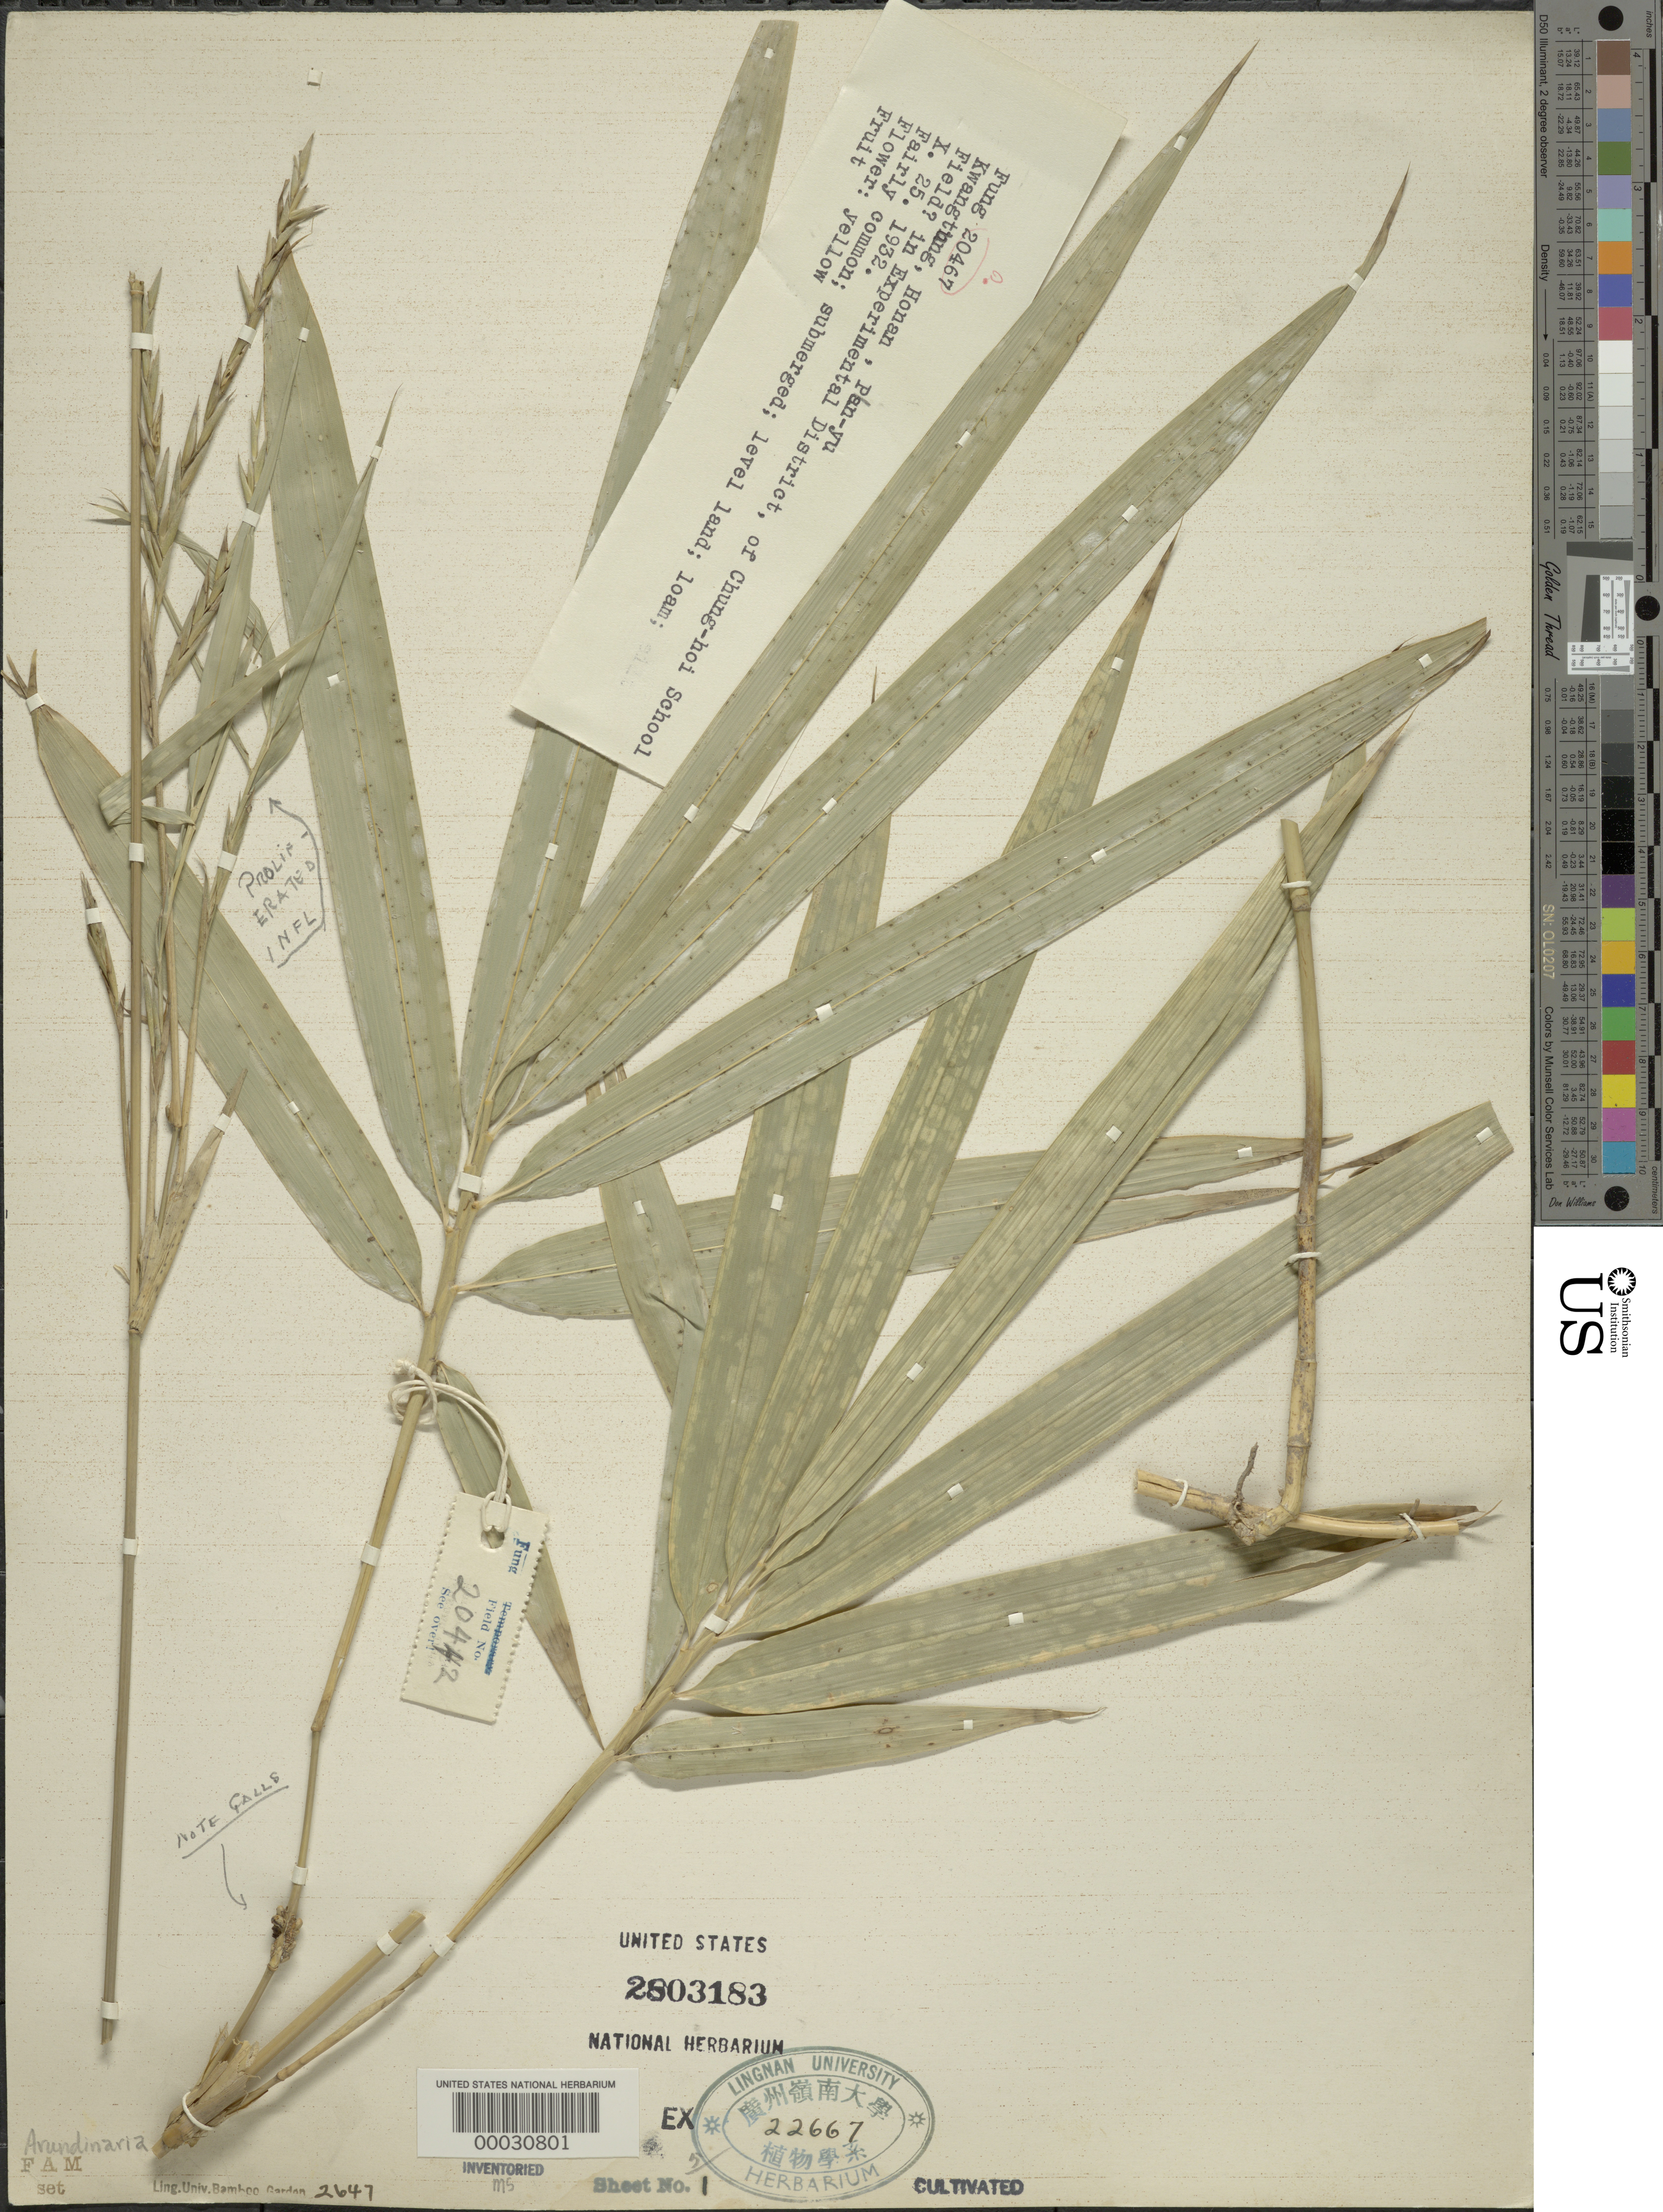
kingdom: Plantae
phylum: Tracheophyta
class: Liliopsida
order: Poales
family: Poaceae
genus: Arundinaria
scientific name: Arundinaria sp.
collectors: H. L. Fung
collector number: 20442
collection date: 1932-04-01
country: China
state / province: Guangdong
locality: Grown in Lingnan University Bamboo Garden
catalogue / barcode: US 2803183